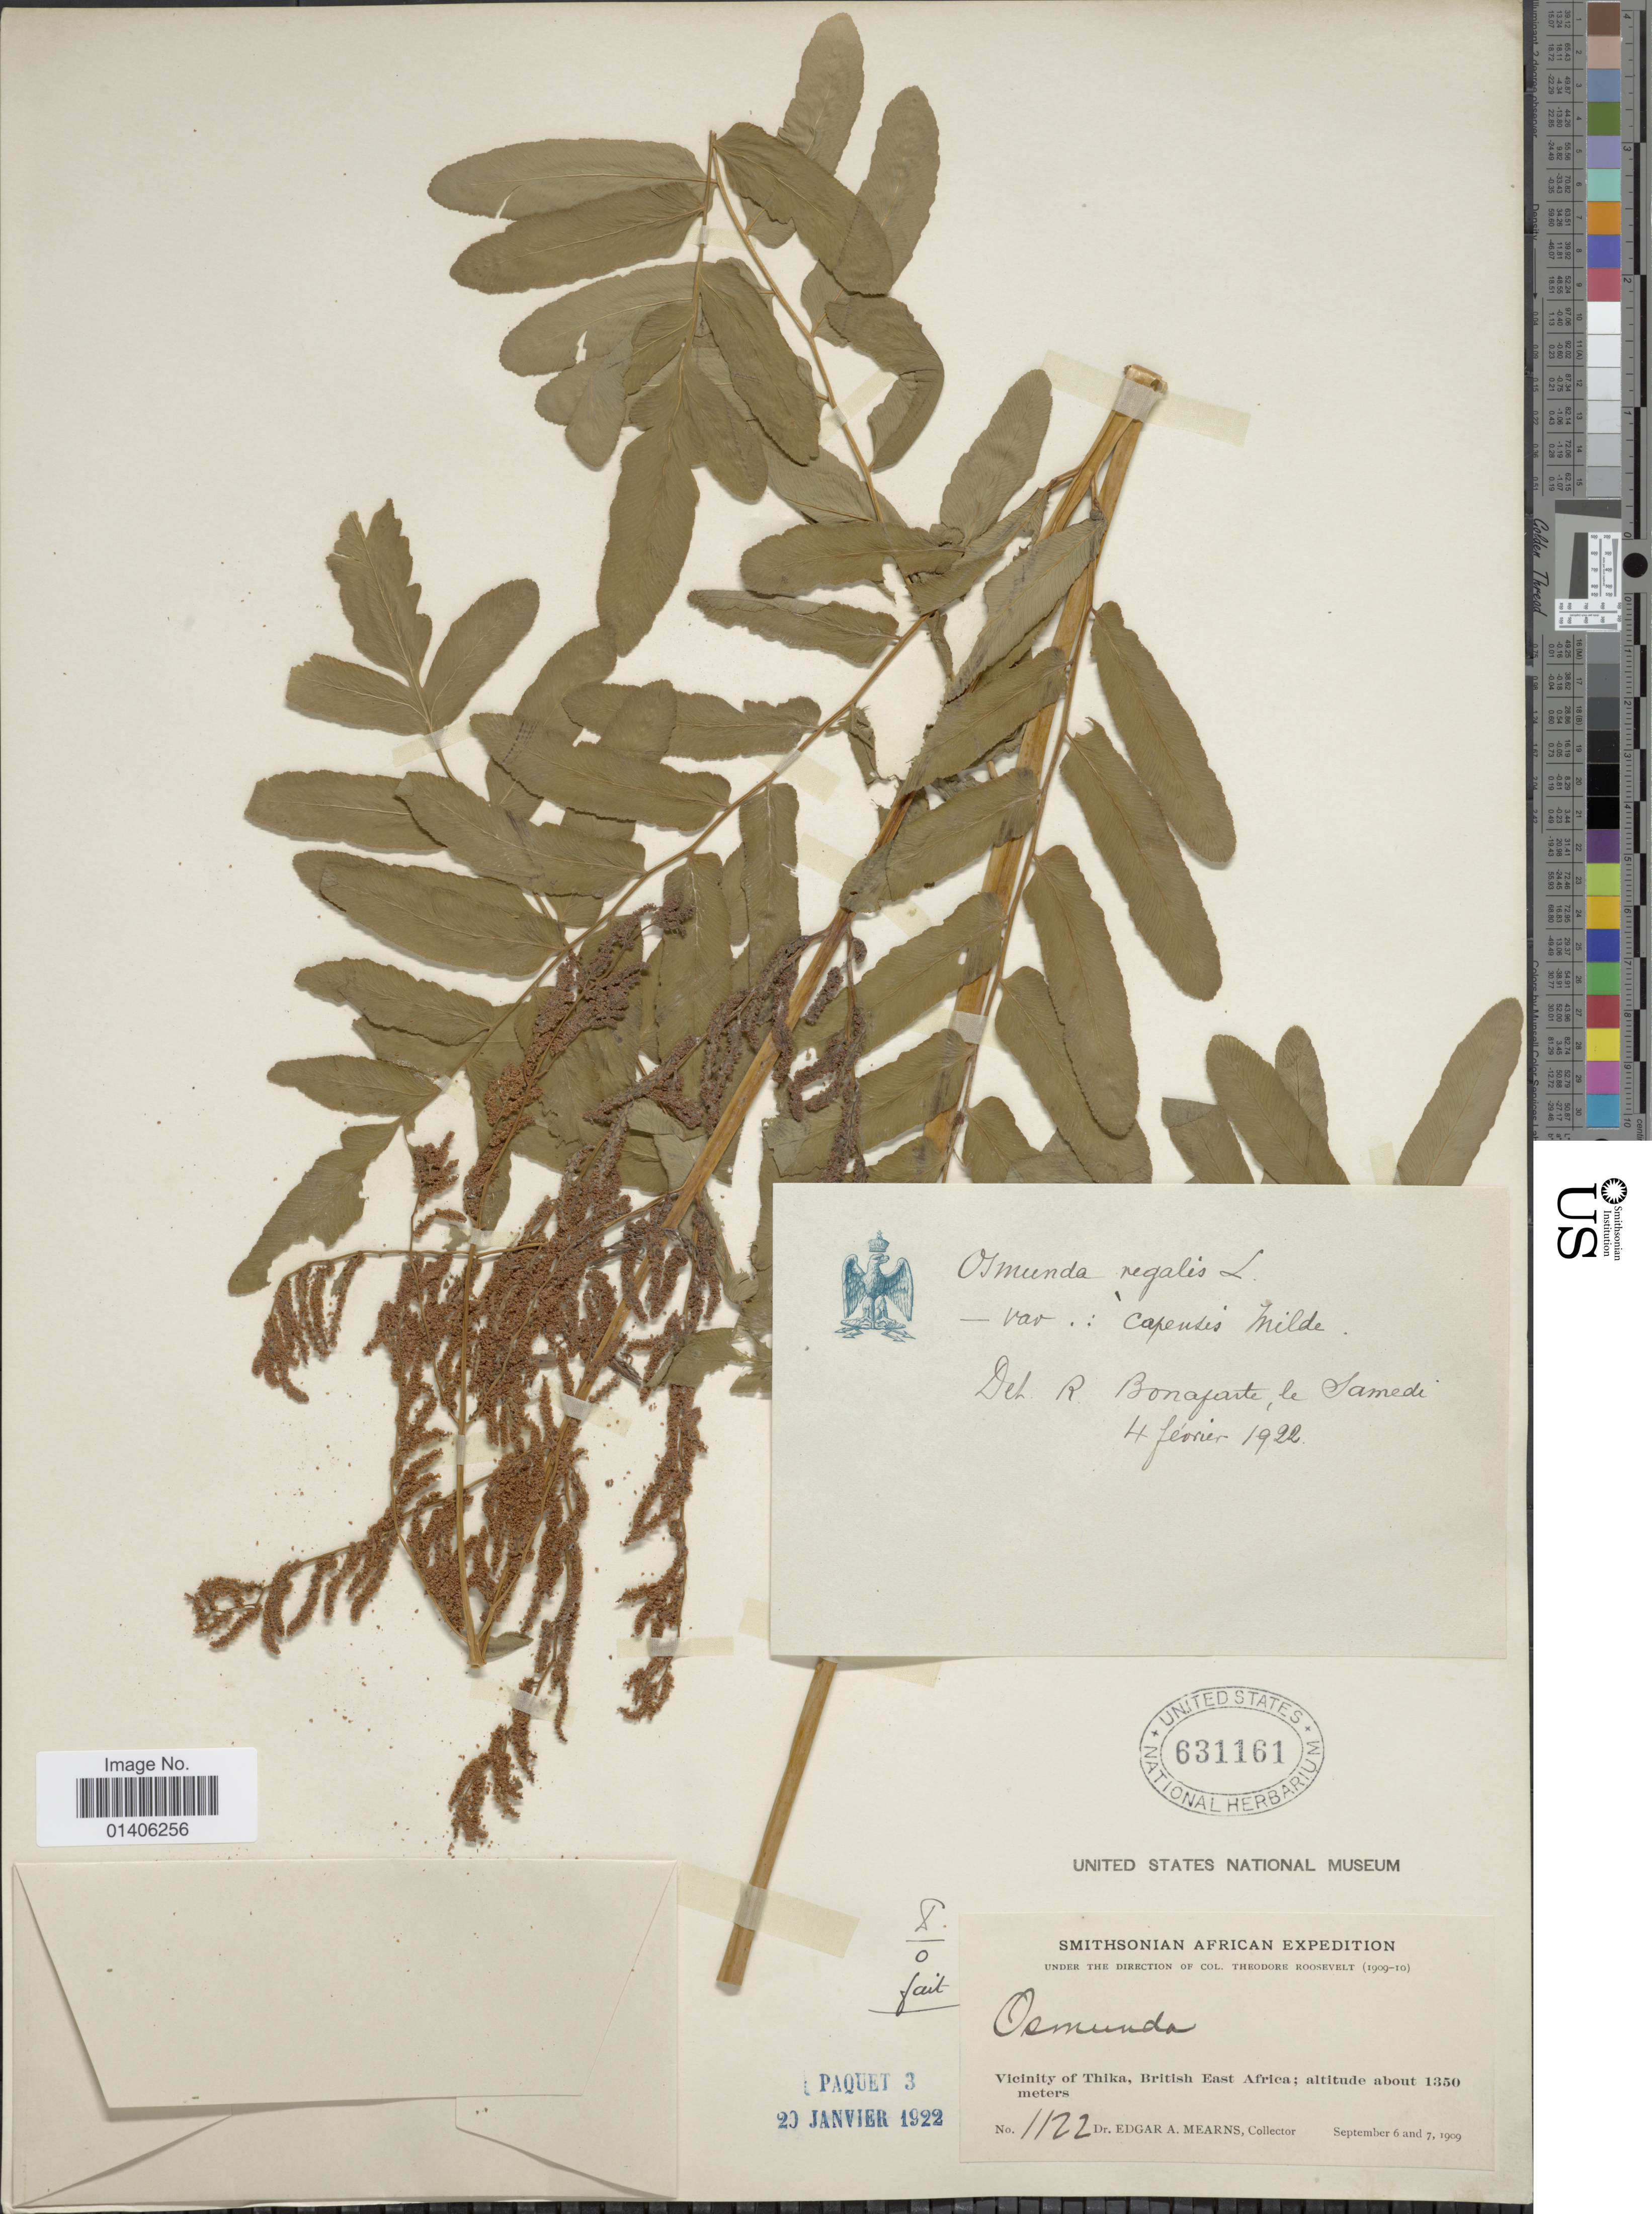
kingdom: Plantae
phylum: Tracheophyta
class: Polypodiopsida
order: Osmundales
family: Osmundaceae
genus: Osmunda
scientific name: Osmunda regalis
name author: L.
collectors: E. A. Mearns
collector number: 1122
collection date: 1909-09-06/1909-09-07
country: Kenya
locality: Vicinity of Thika, British East Africa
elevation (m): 1350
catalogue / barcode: US 631161